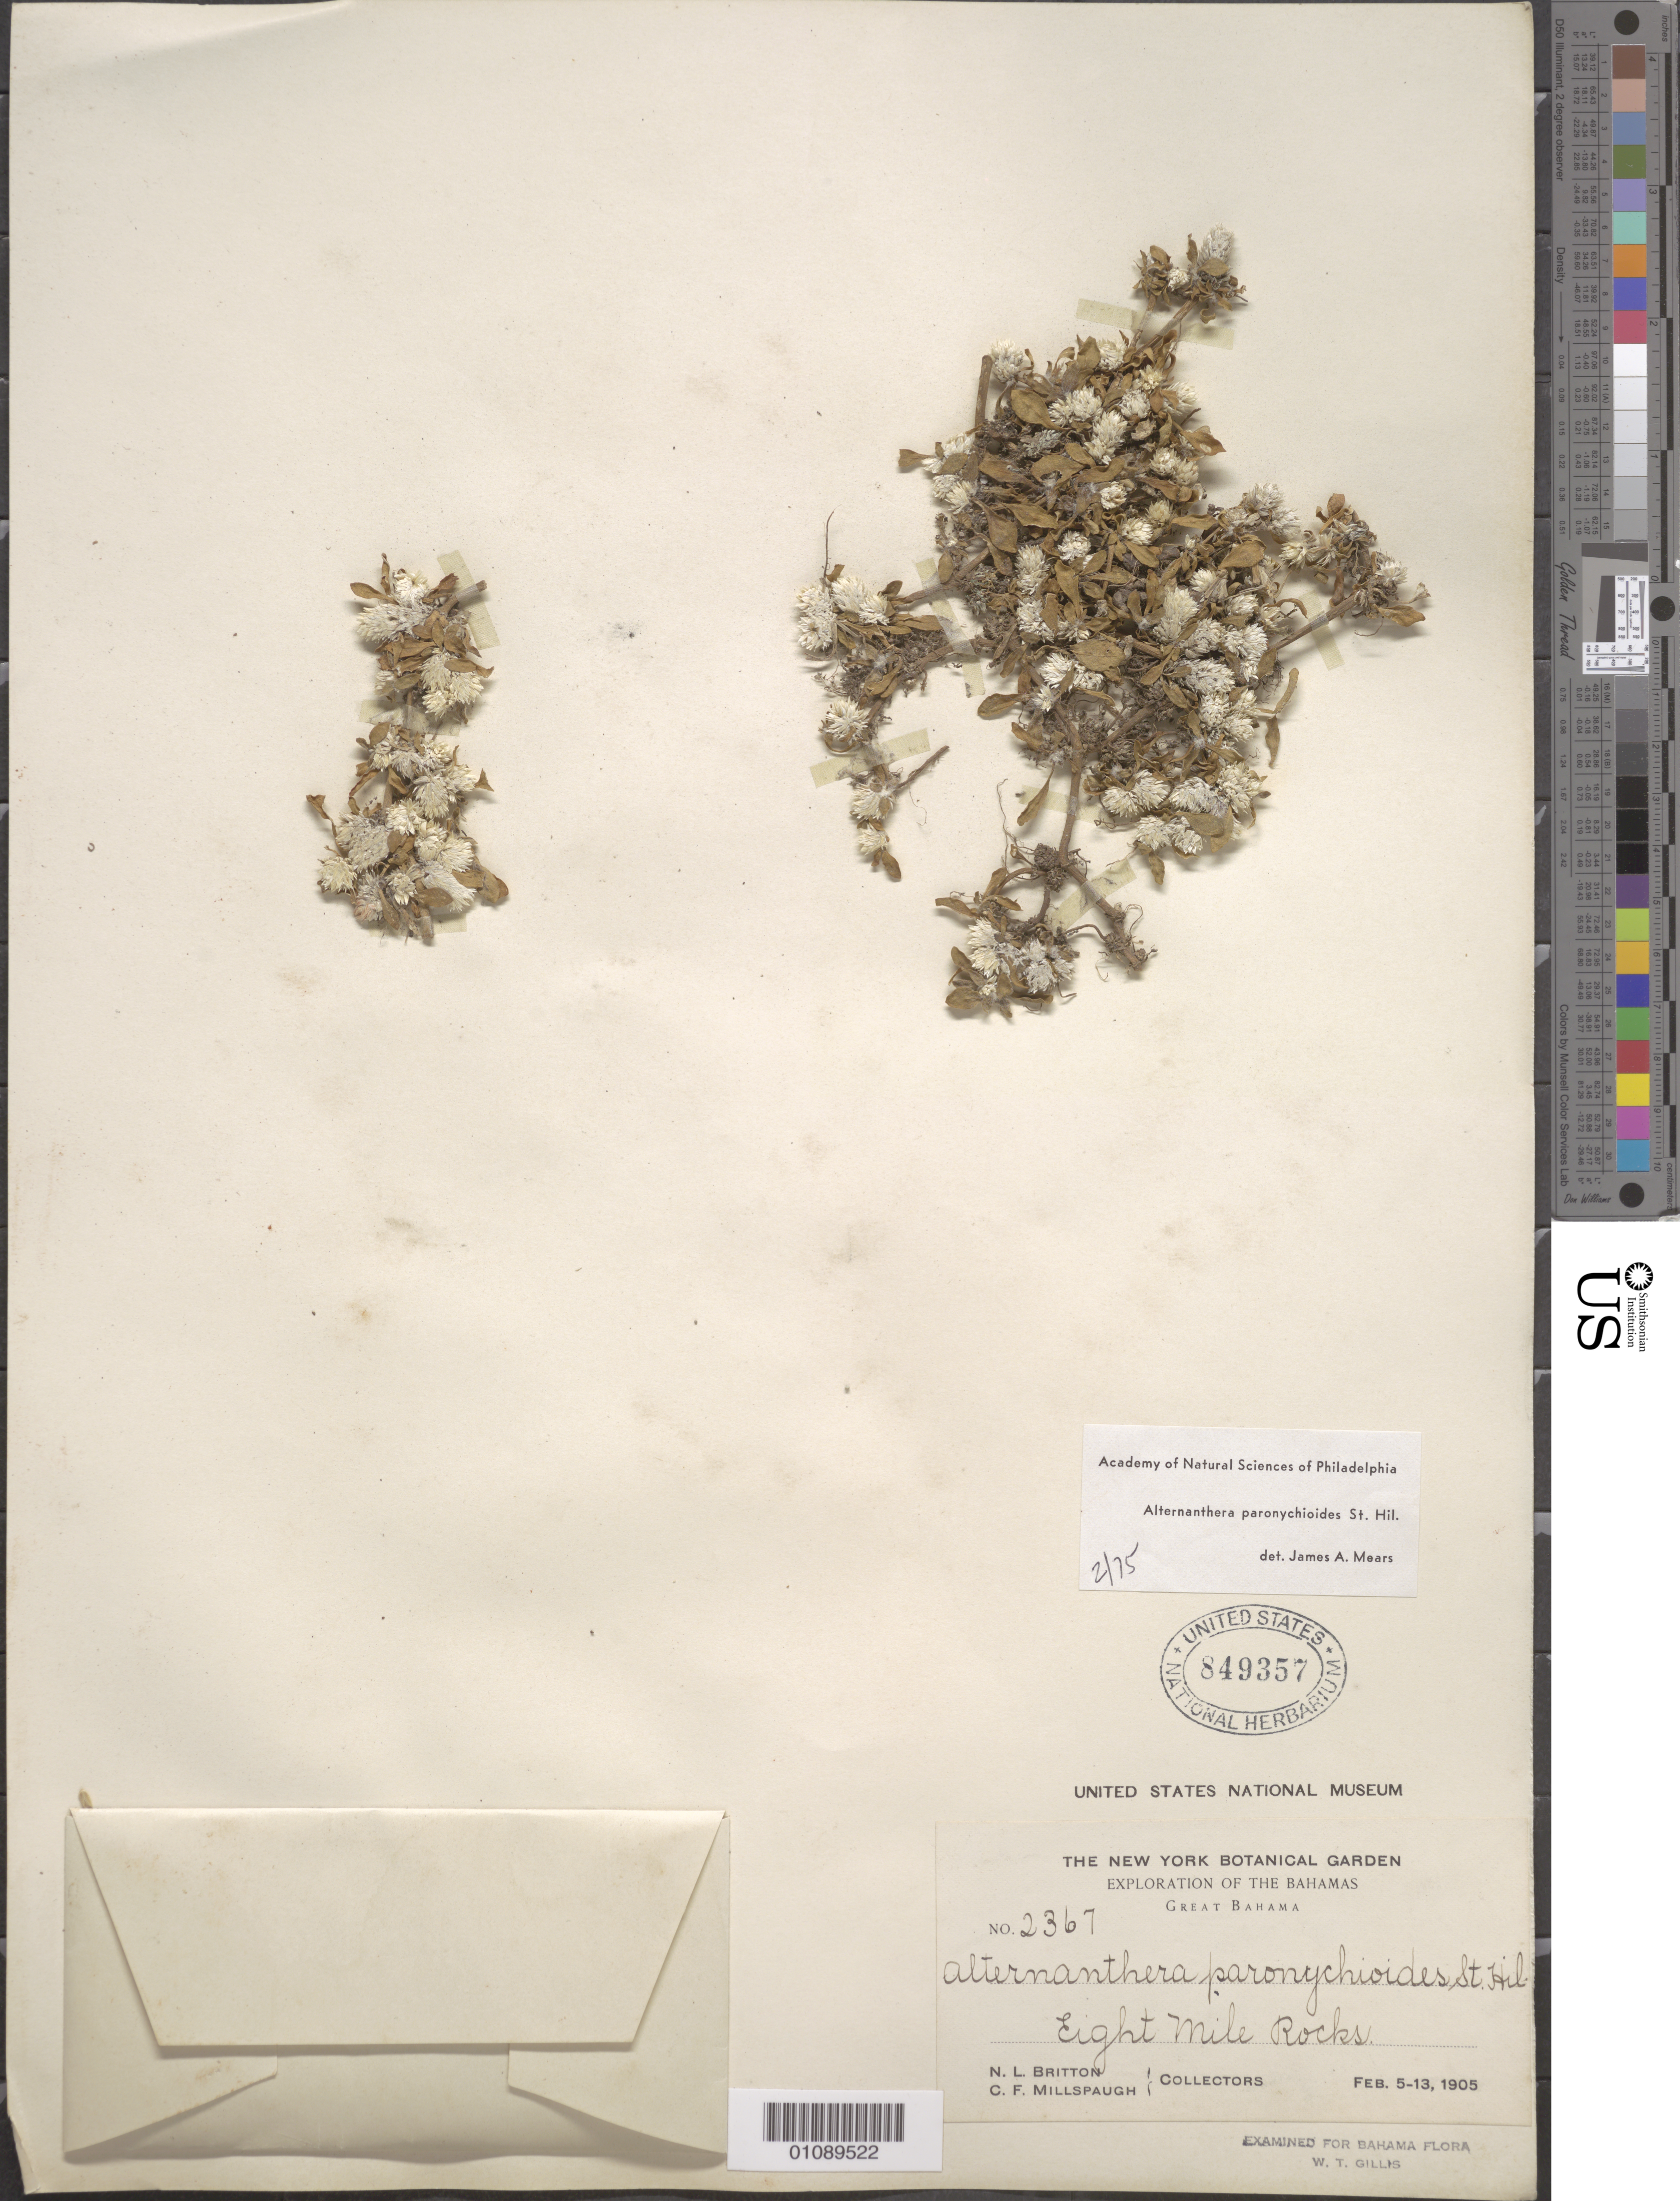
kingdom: Plantae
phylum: Tracheophyta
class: Magnoliopsida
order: Caryophyllales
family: Amaranthaceae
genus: Alternanthera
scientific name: Alternanthera paronychioides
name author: A. St.-Hil.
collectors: N. Britton & C. F. Millspaugh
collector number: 2367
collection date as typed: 05 Feb 1905 to 13 Feb 1905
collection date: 1905-02-05/1905-02-13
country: Bahamas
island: Great Bahama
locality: Eight Mile Rocks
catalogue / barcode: US 849357